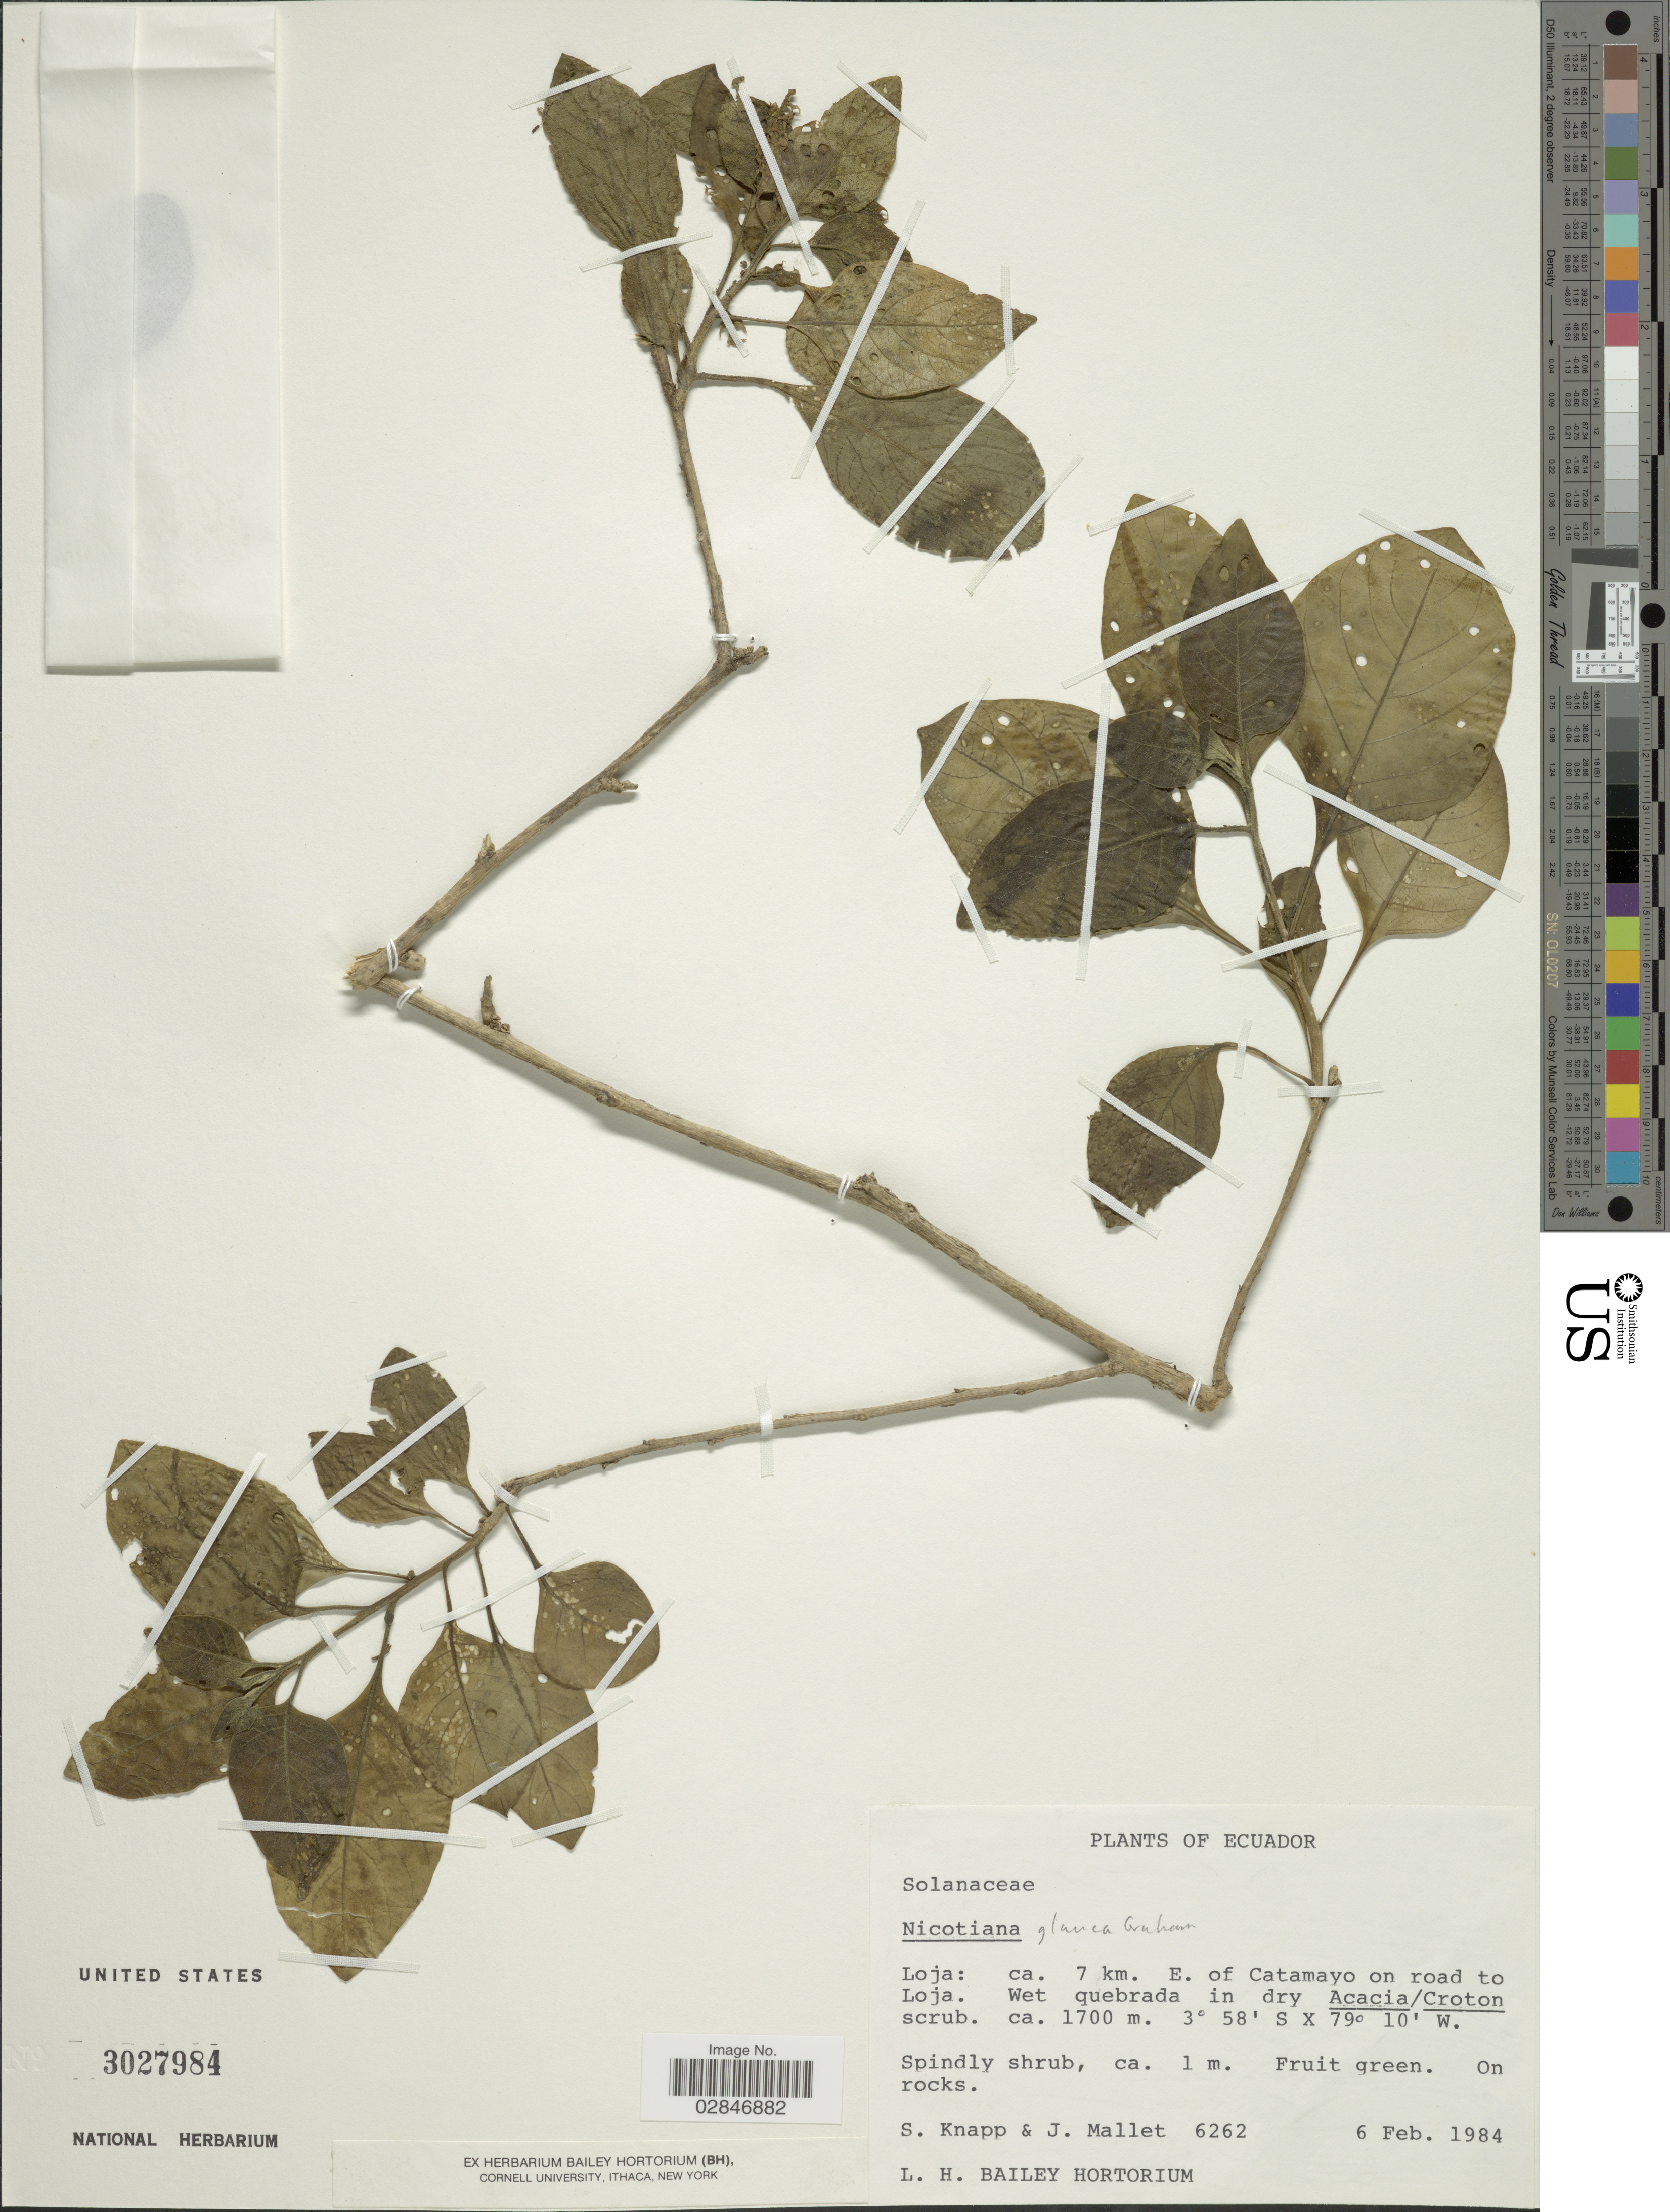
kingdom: Plantae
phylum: Tracheophyta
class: Magnoliopsida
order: Solanales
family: Solanaceae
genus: Nicotiana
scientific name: Nicotiana glauca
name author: Graham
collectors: S. Knapp & J. Mallet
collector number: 6262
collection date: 1984-02-06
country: Ecuador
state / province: Loja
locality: Ca. 7 km. E. of Catamayo on road to Loja.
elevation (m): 1700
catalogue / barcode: US 3027984